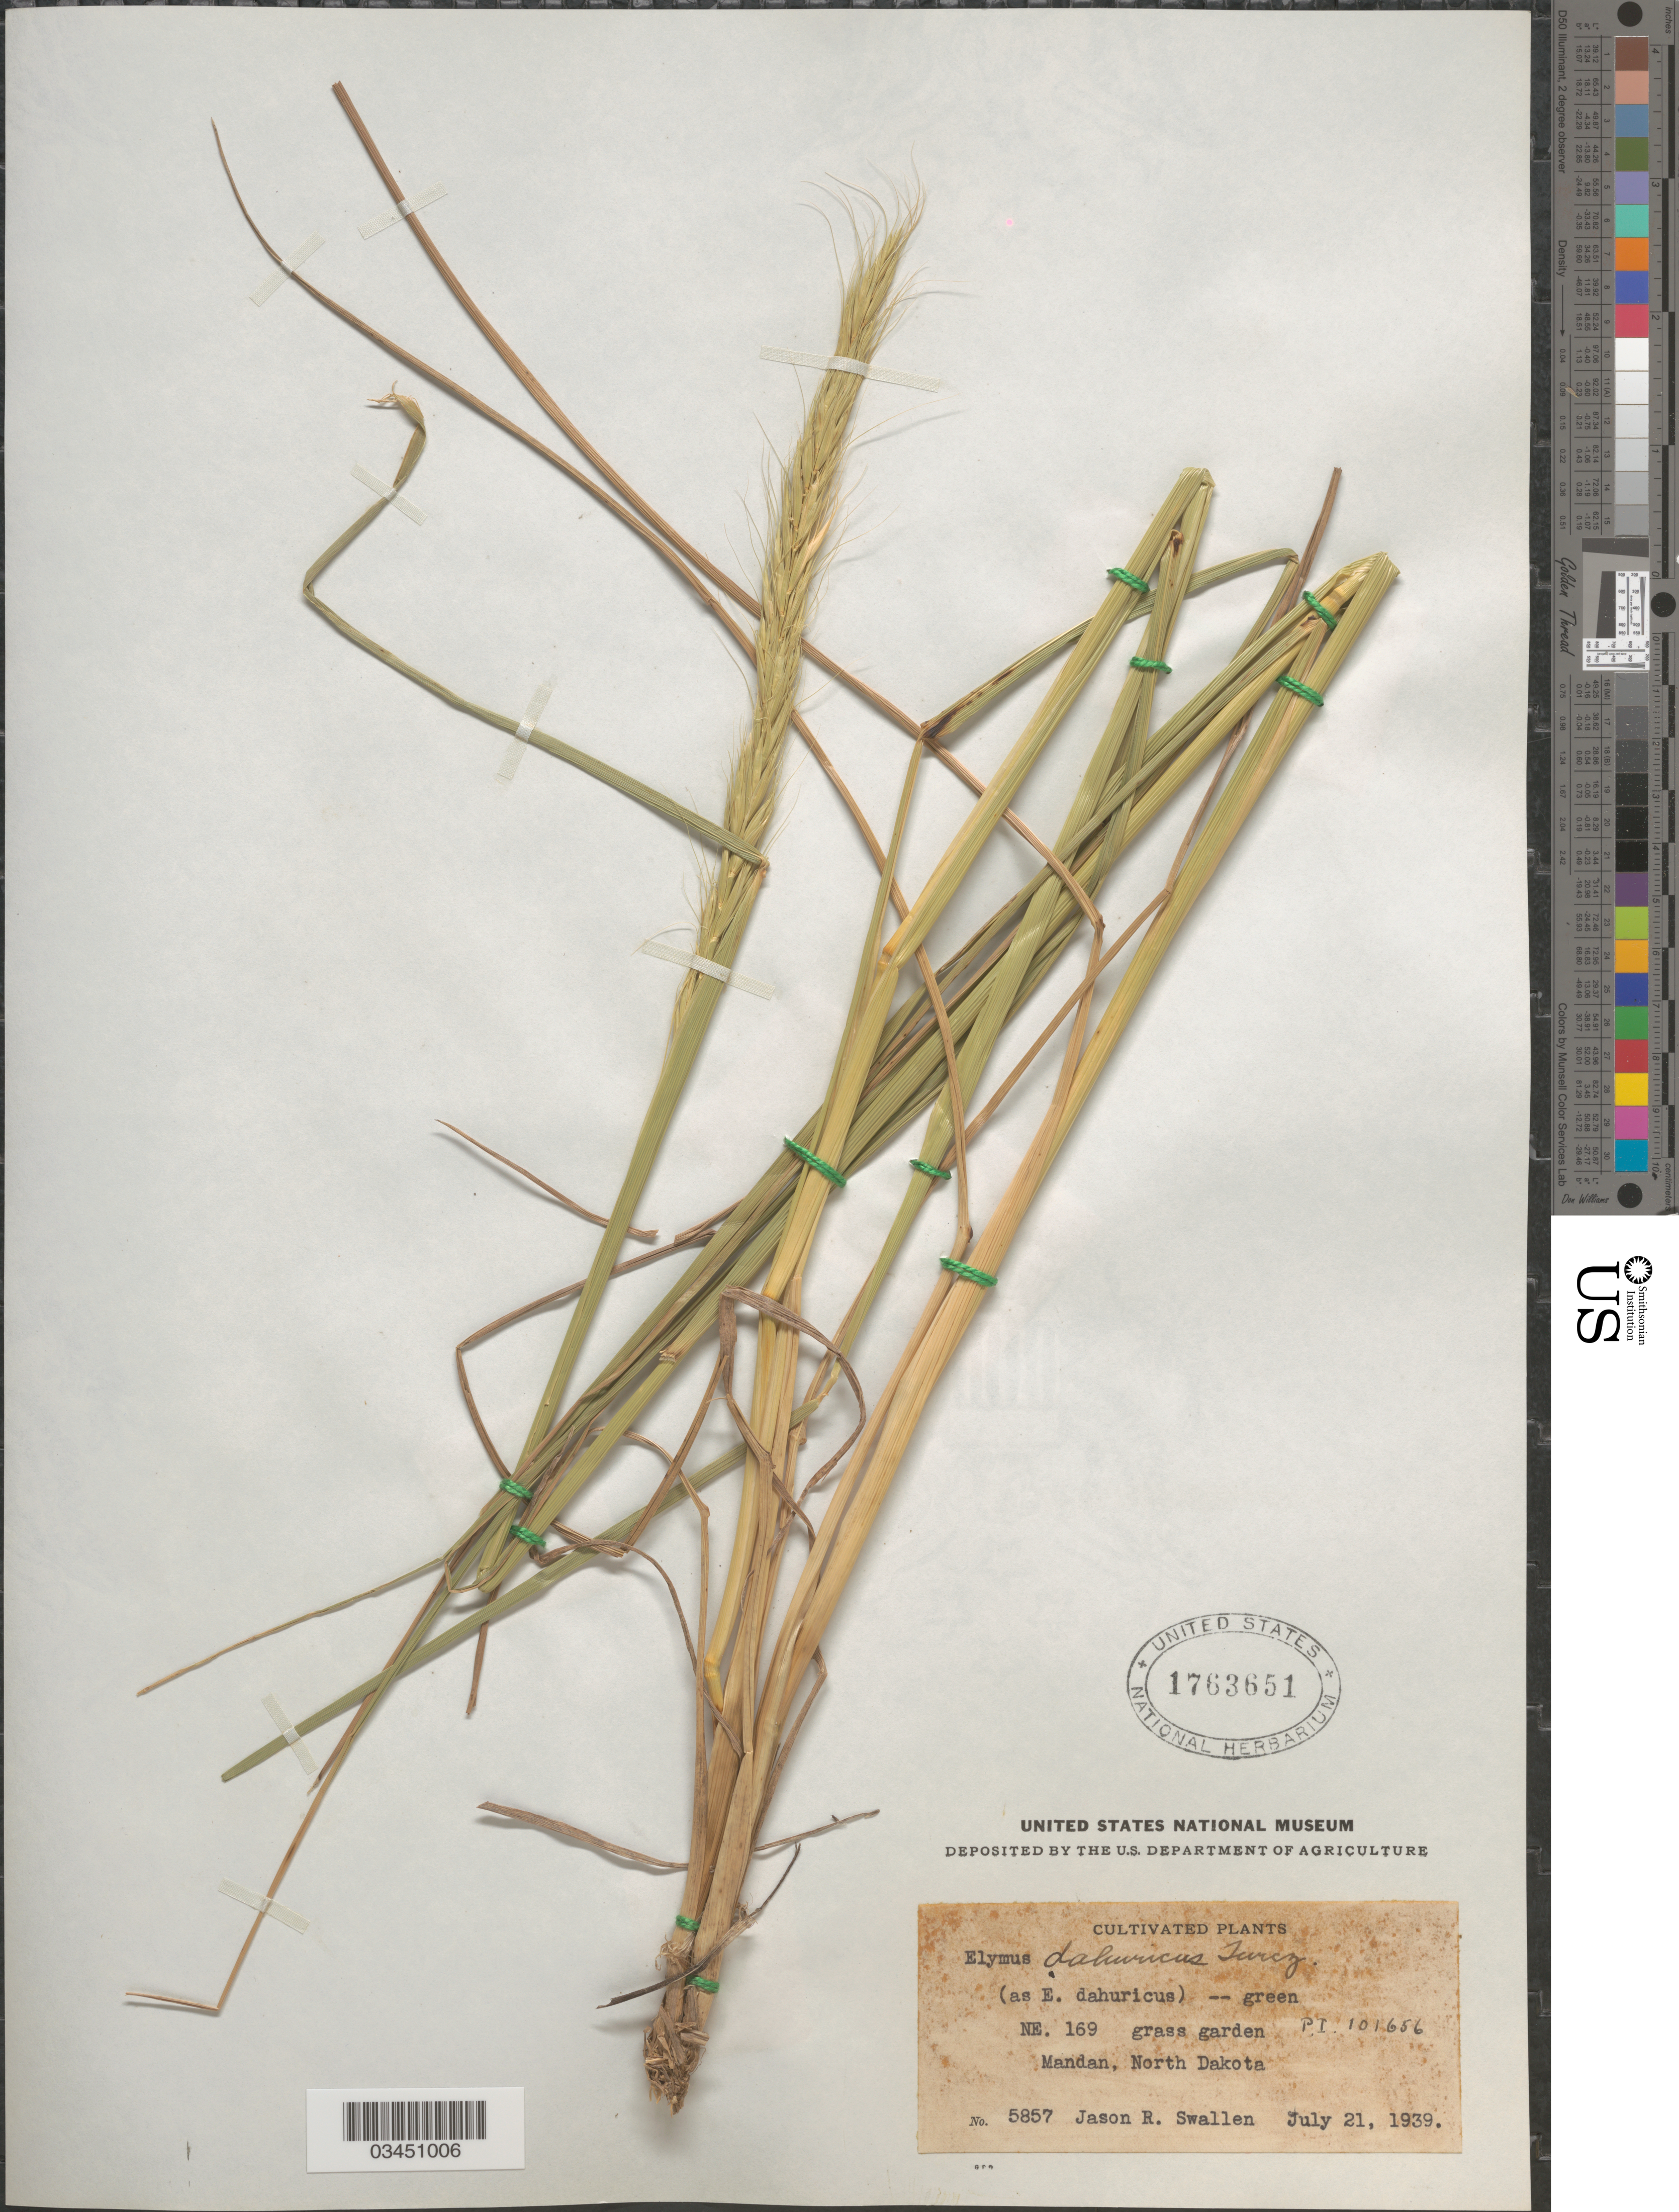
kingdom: Plantae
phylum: Tracheophyta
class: Liliopsida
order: Poales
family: Poaceae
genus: Elymus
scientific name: Elymus dahuricus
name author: Turcz. ex Griseb.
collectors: J. R. Swallen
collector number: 5857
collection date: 1939-07-21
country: United States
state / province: North Dakota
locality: NE. 169 grass garden. Mandan.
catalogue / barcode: US 1763651